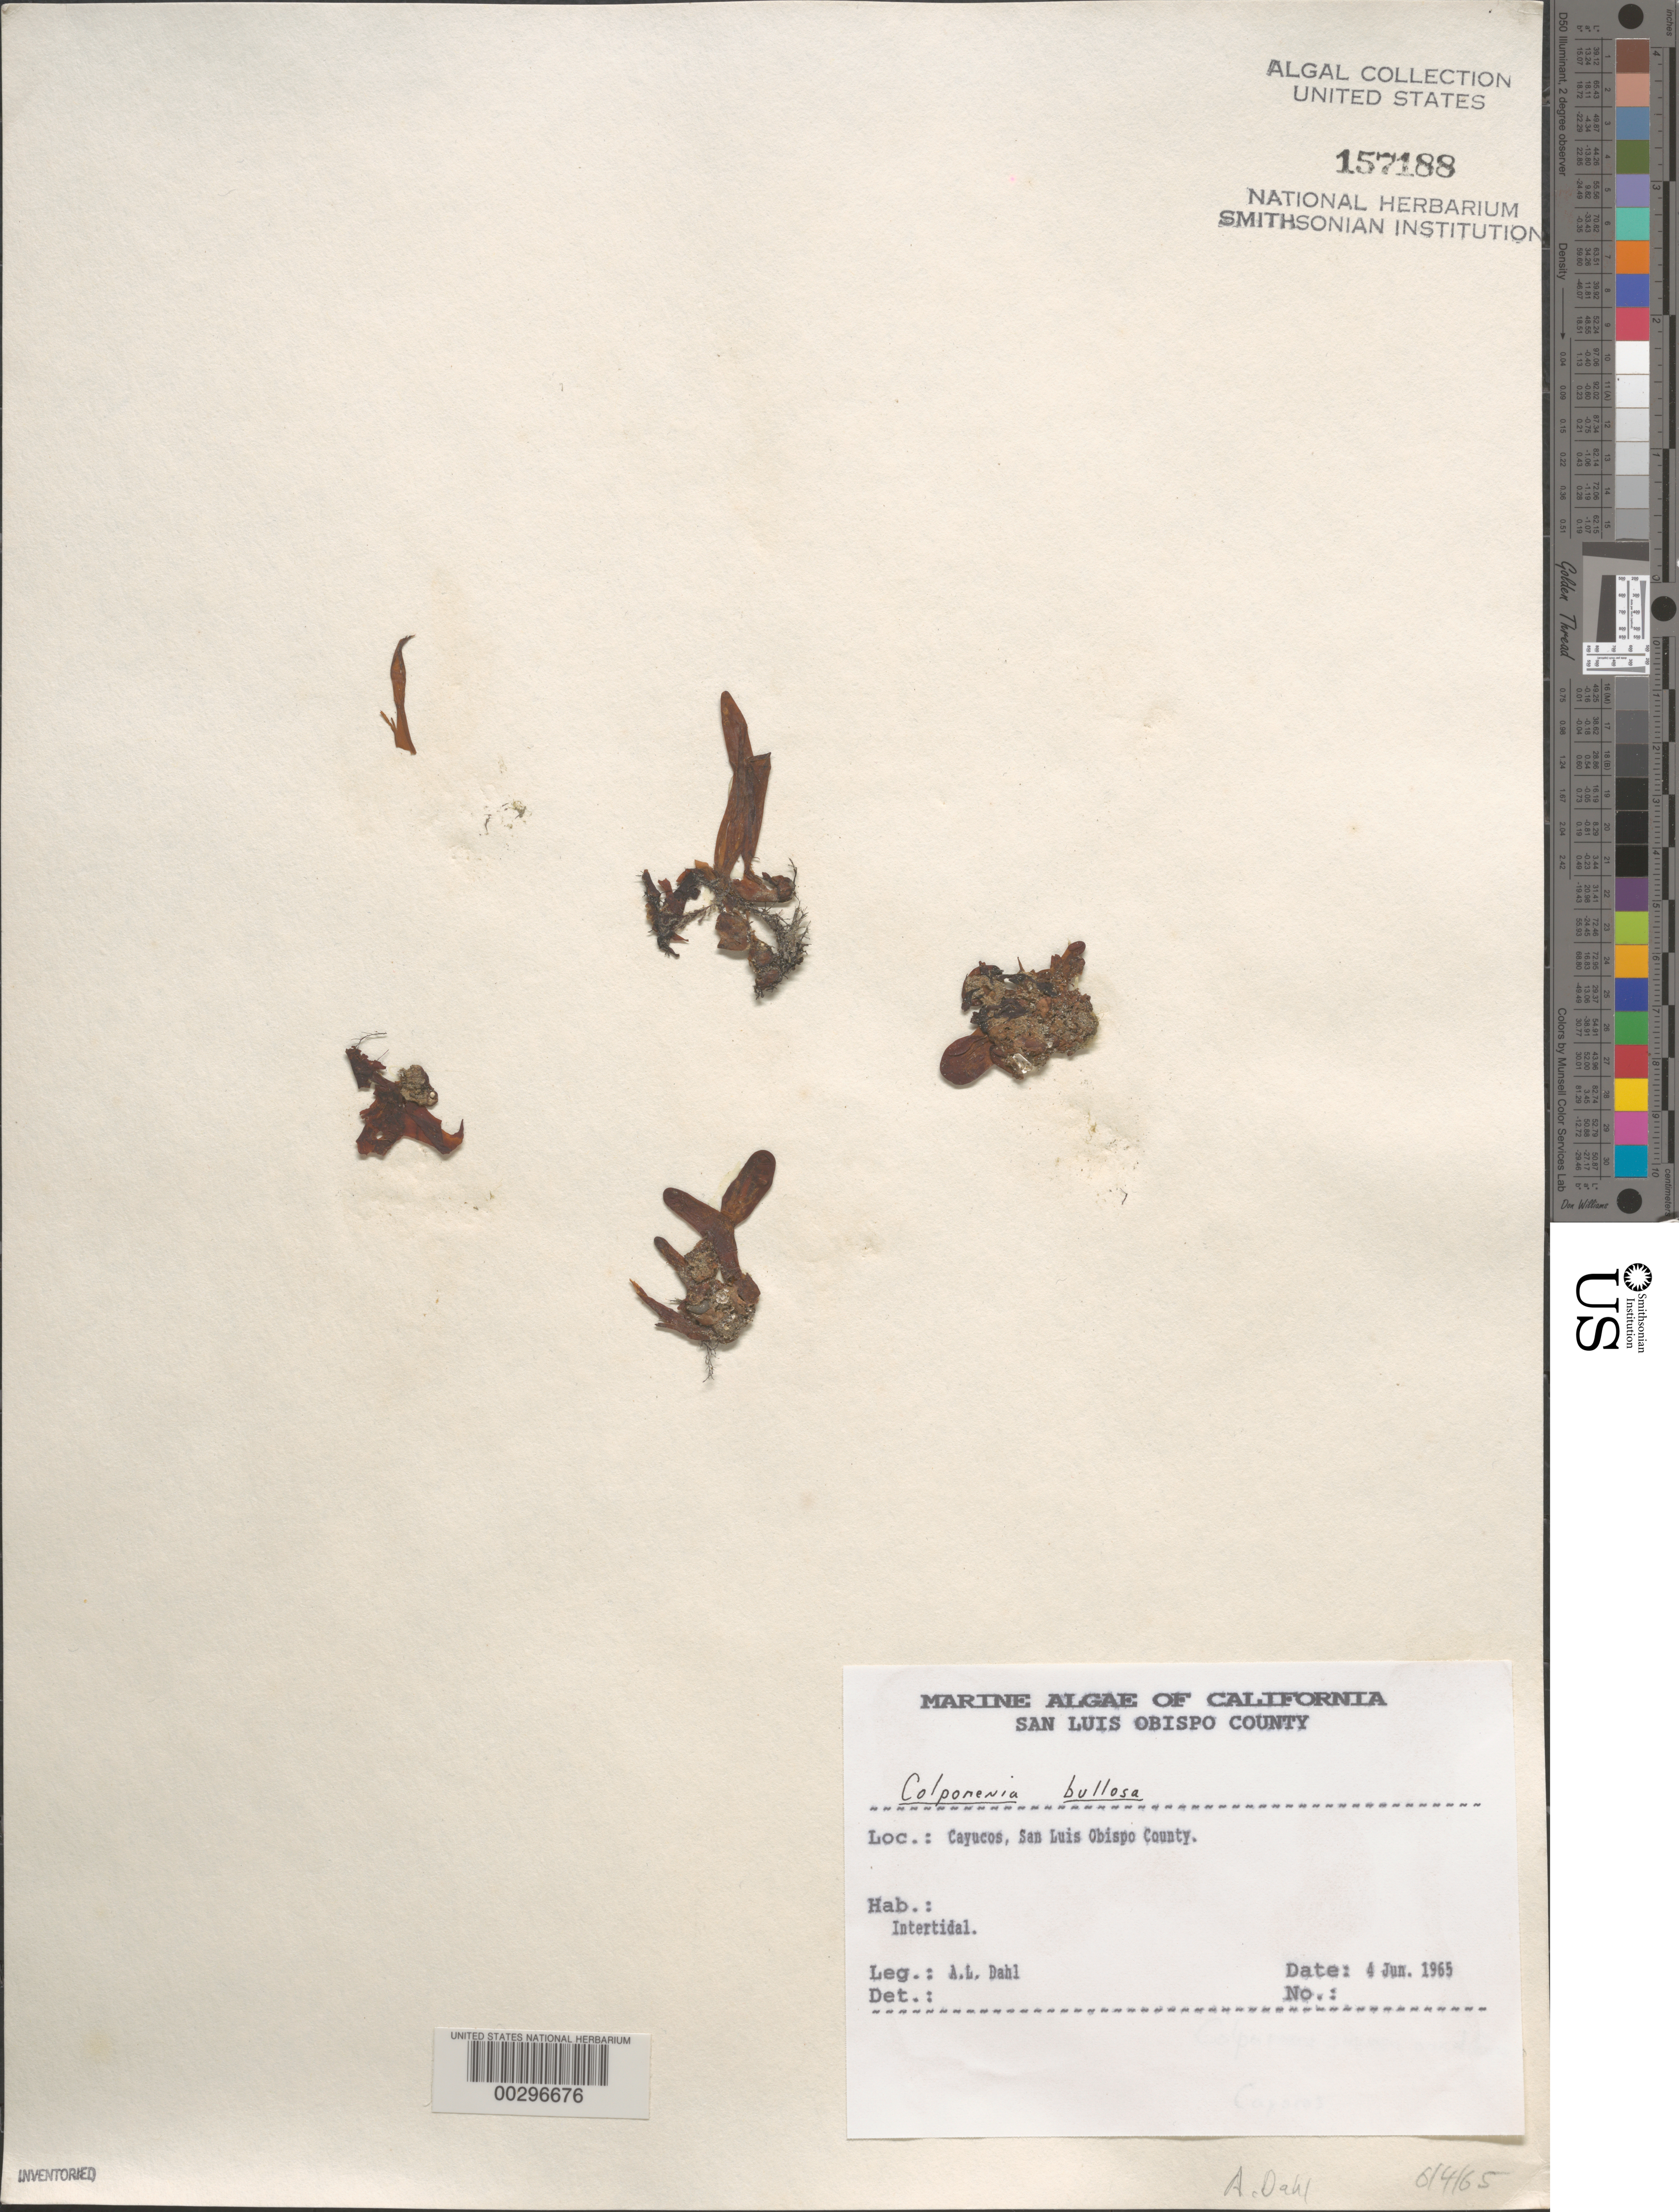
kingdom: Chromista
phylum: Ochrophyta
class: Phaeophyceae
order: Scytosiphonales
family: Scytosiphonaceae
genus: Dactylosiphon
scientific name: Dactylosiphon bullosus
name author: (D.A. Saunders) Santiañez et al.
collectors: A. Dahl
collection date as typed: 04 Jun 1965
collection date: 1965-06-04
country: United States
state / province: California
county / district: San Luis Obispo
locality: Cayucos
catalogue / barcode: US 157188